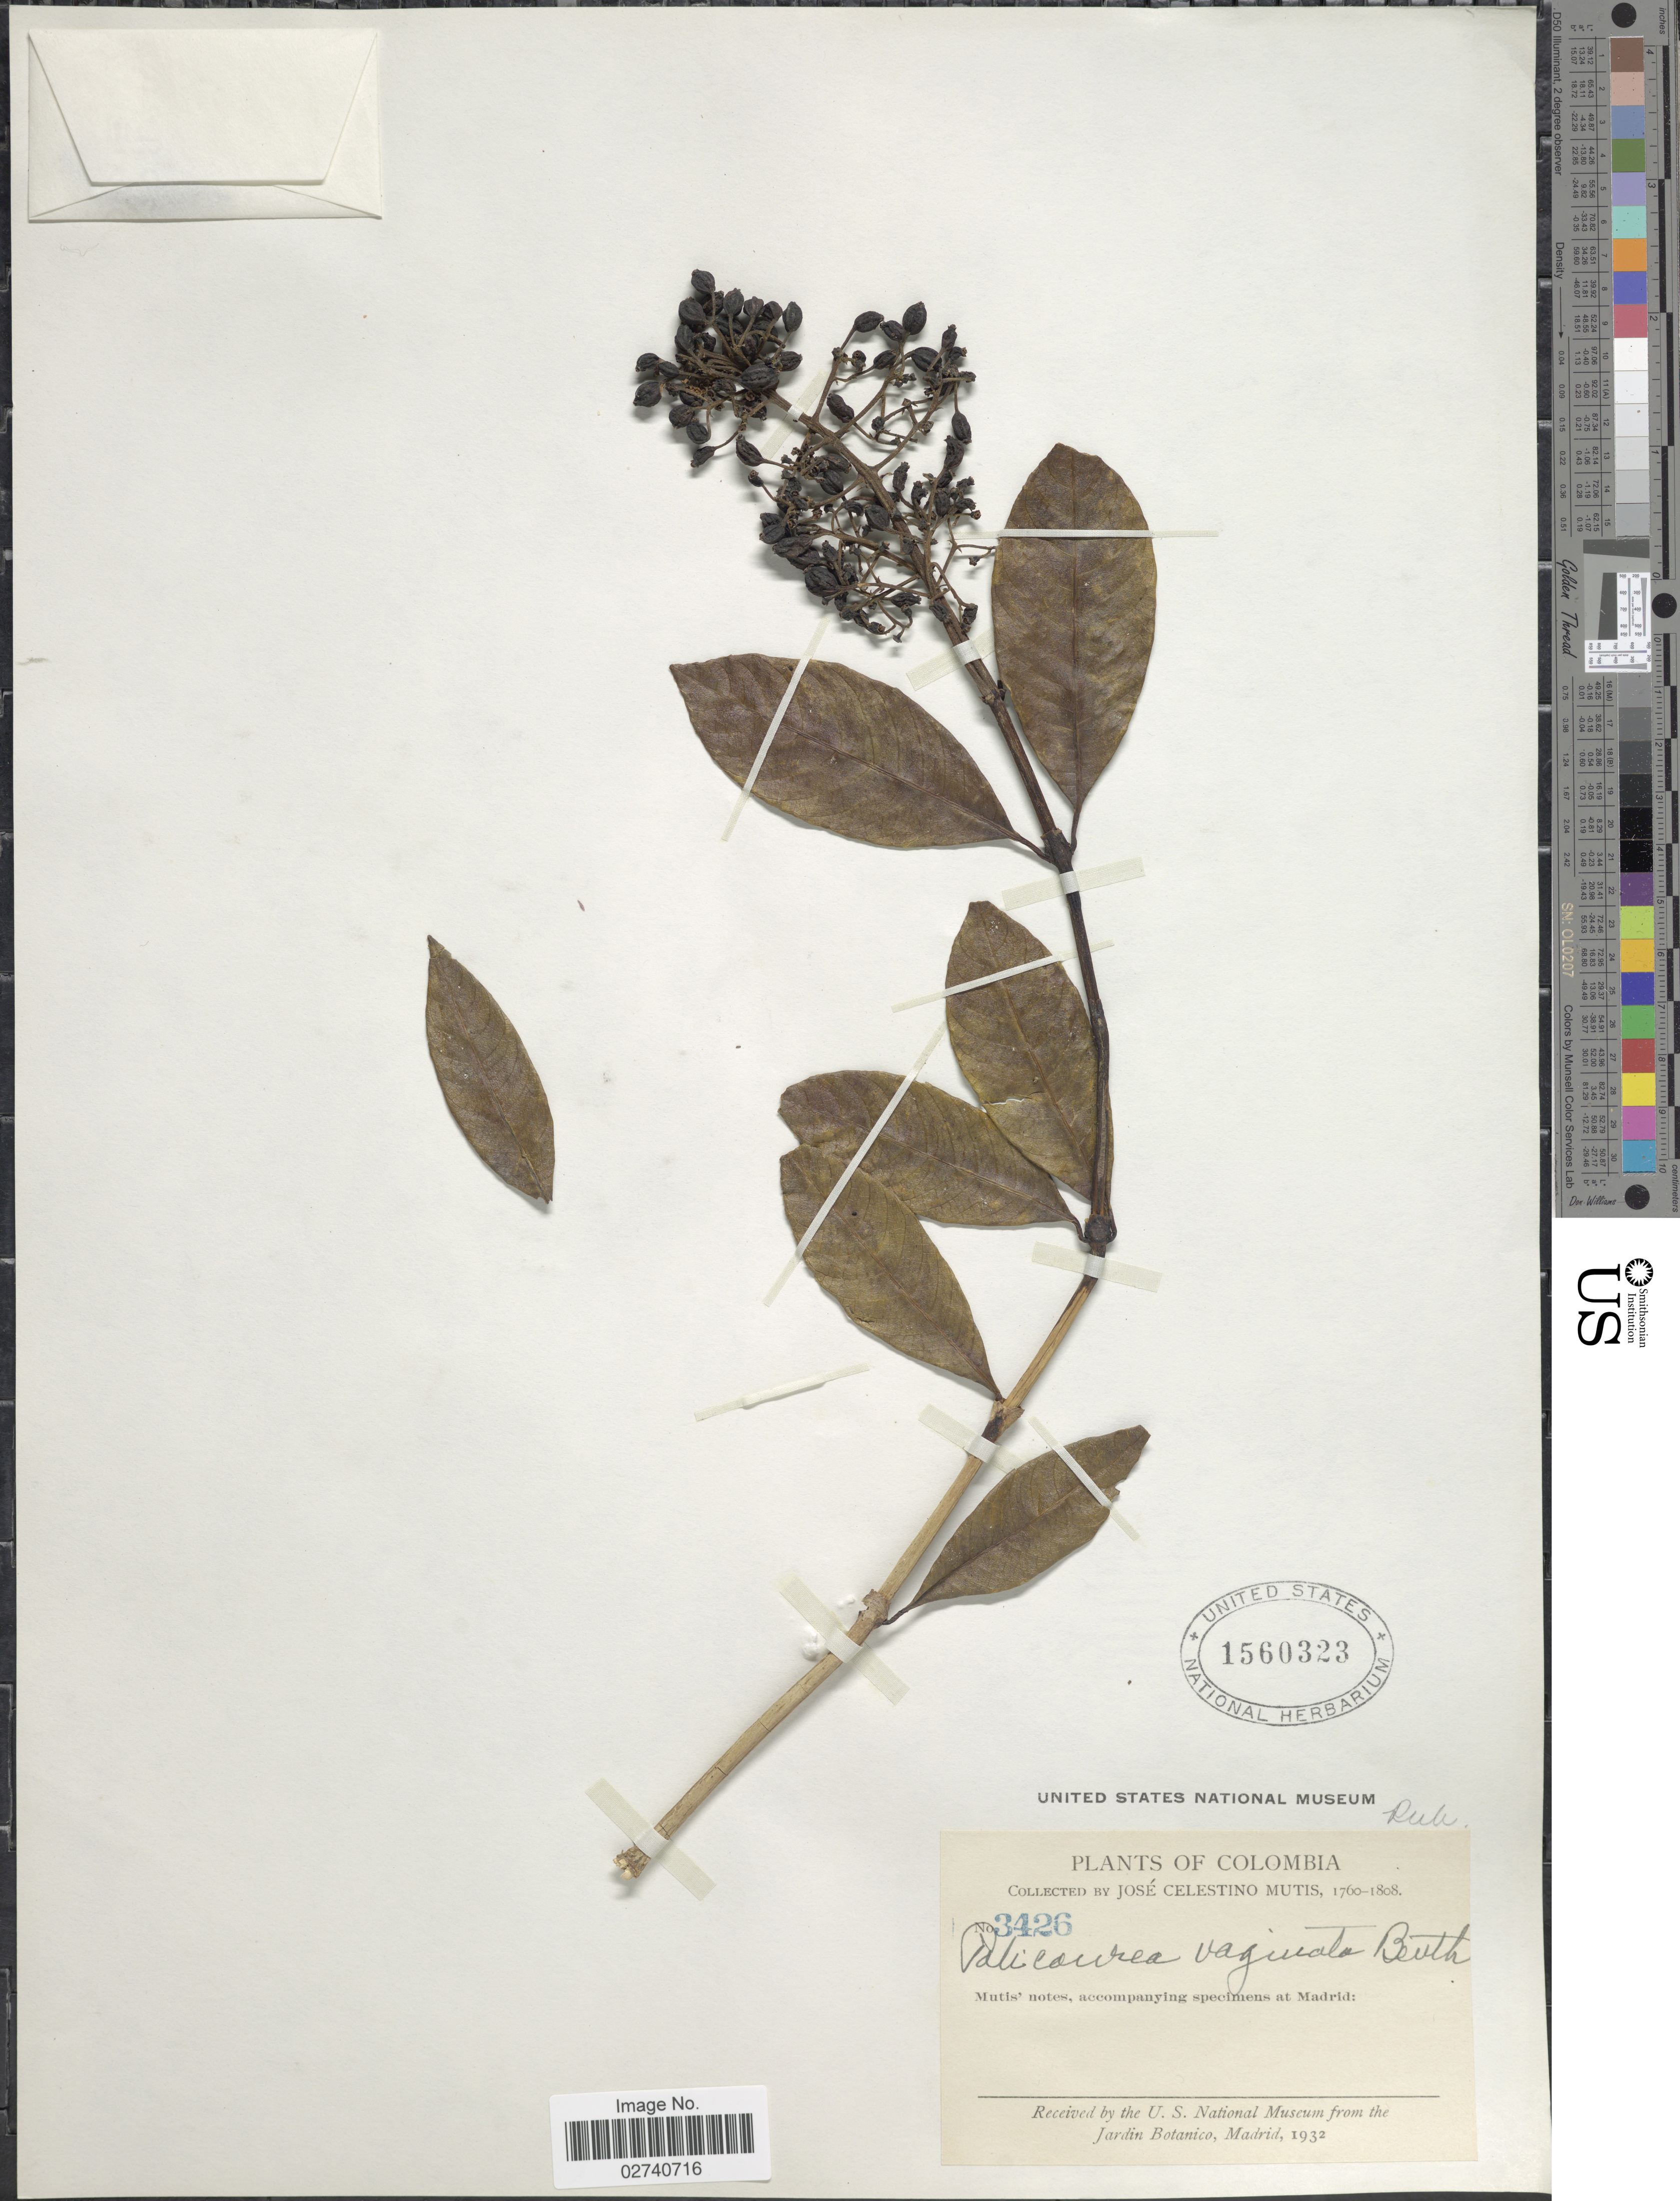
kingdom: Plantae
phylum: Tracheophyta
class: Magnoliopsida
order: Gentianales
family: Rubiaceae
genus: Palicourea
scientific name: Palicourea vaginata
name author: Benth.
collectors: J. C. B. Mutis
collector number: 3426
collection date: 1760/1808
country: Colombia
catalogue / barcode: US 1560323